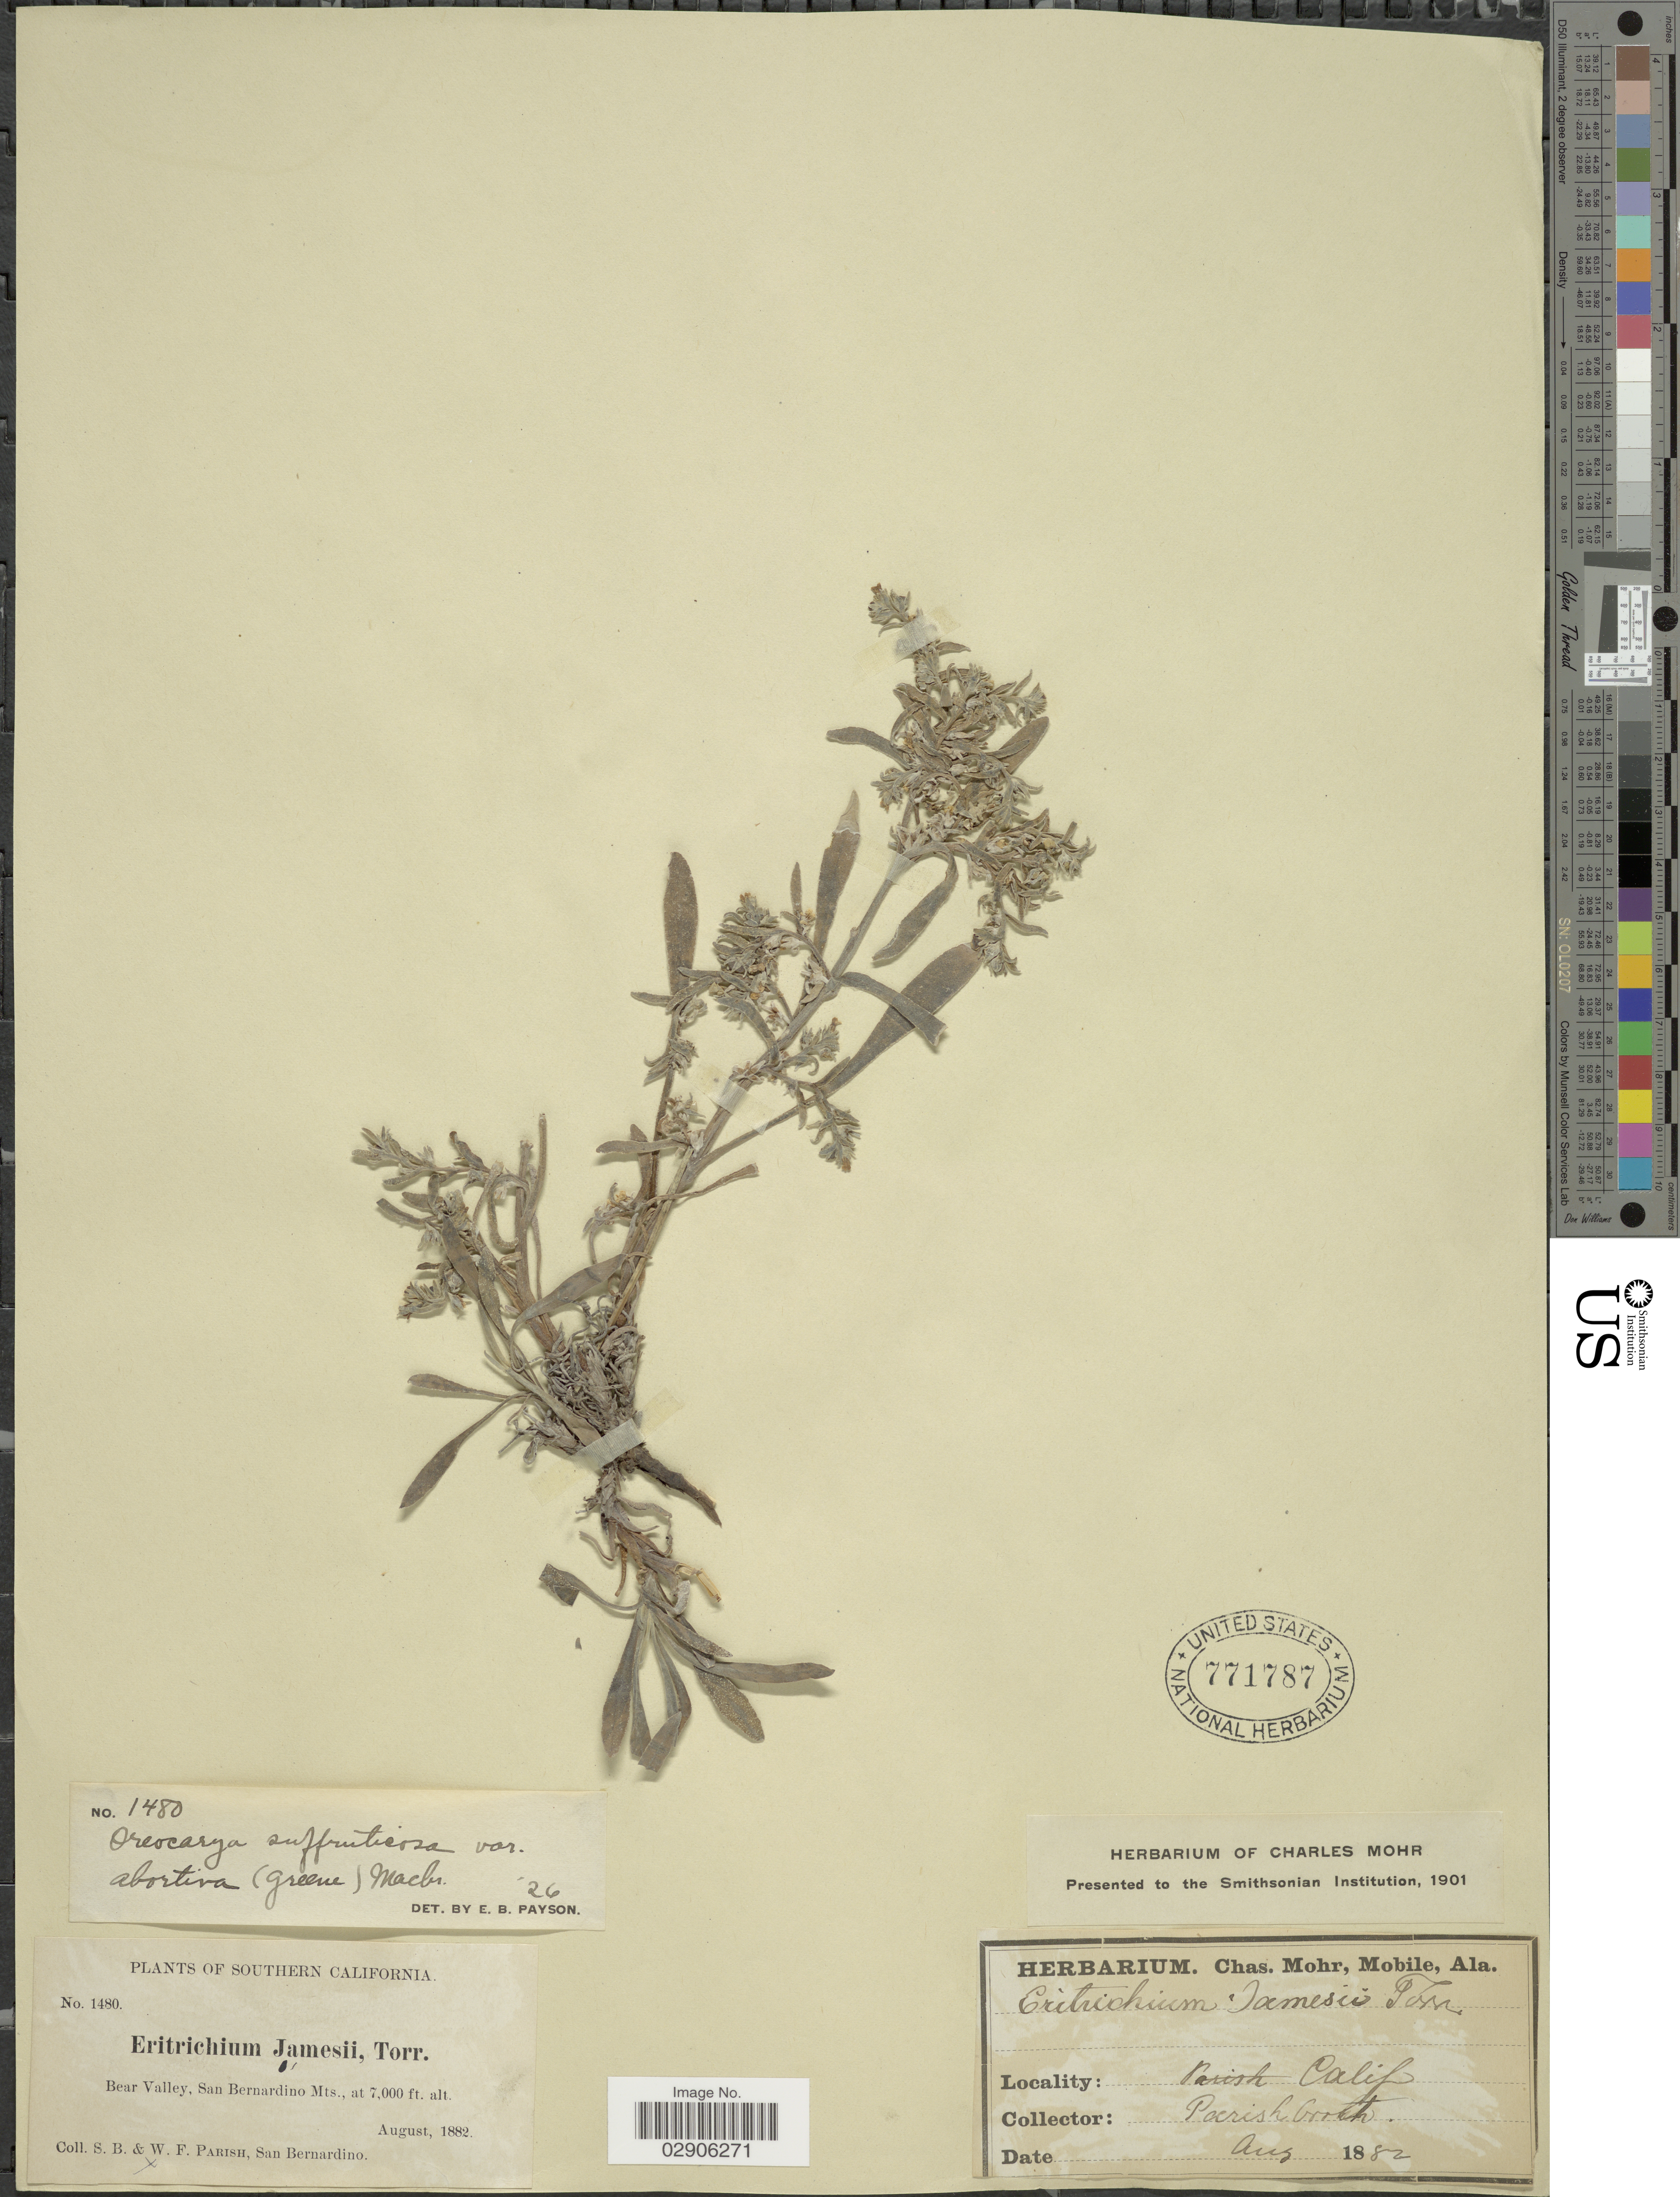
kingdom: Plantae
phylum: Tracheophyta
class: Magnoliopsida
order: Boraginales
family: Boraginaceae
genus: Oreocarya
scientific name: Oreocarya abortiva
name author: Greene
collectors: S. B. Parish & W. F. Parish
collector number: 1480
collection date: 1882-08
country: United States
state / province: California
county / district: San Bernardino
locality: Southern California, Bear Valley, San Bernardino Mts.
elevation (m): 2134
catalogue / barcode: US 771787